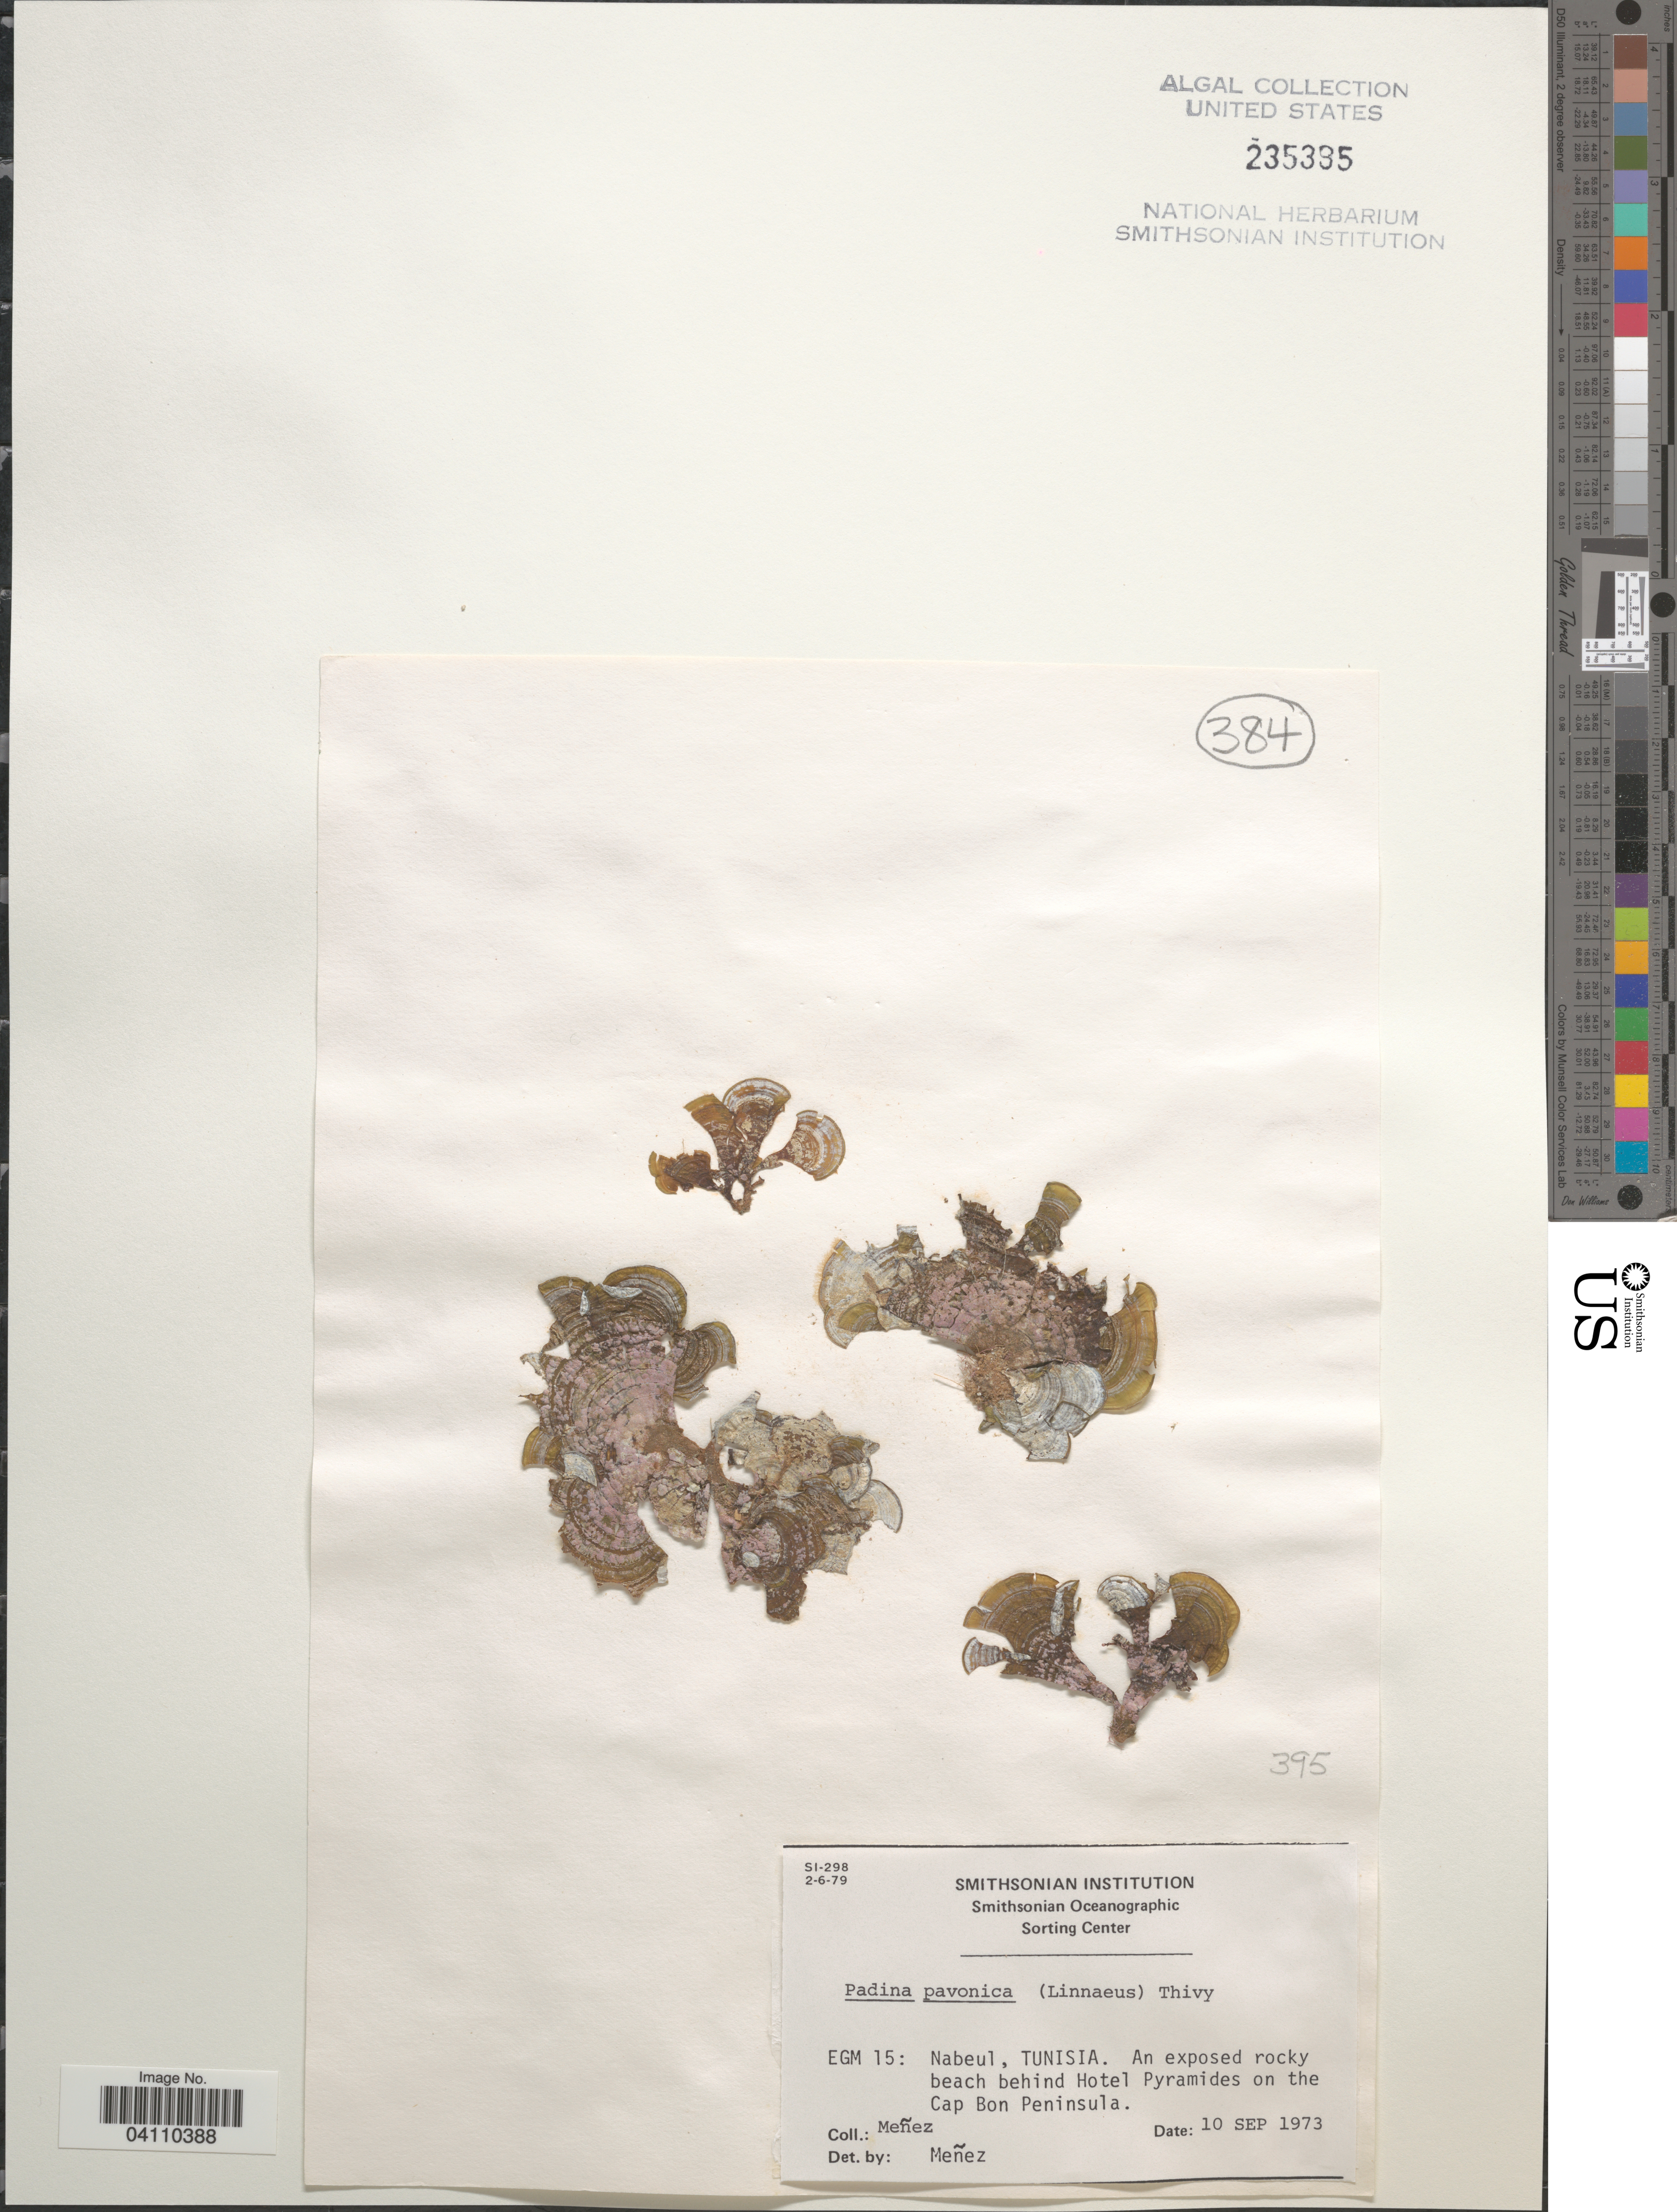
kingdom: Chromista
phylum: Ochrophyta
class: Phaeophyceae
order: Dictyotales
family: Dictyotaceae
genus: Padina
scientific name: Padina pavonica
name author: (L.) Thivy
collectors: Menez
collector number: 395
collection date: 1973-09-10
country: Tunisia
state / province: Nabeul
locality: EGM 15: Beach behind Hotel Pyramides on the Cap Bon Peninsula.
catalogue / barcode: US 235395